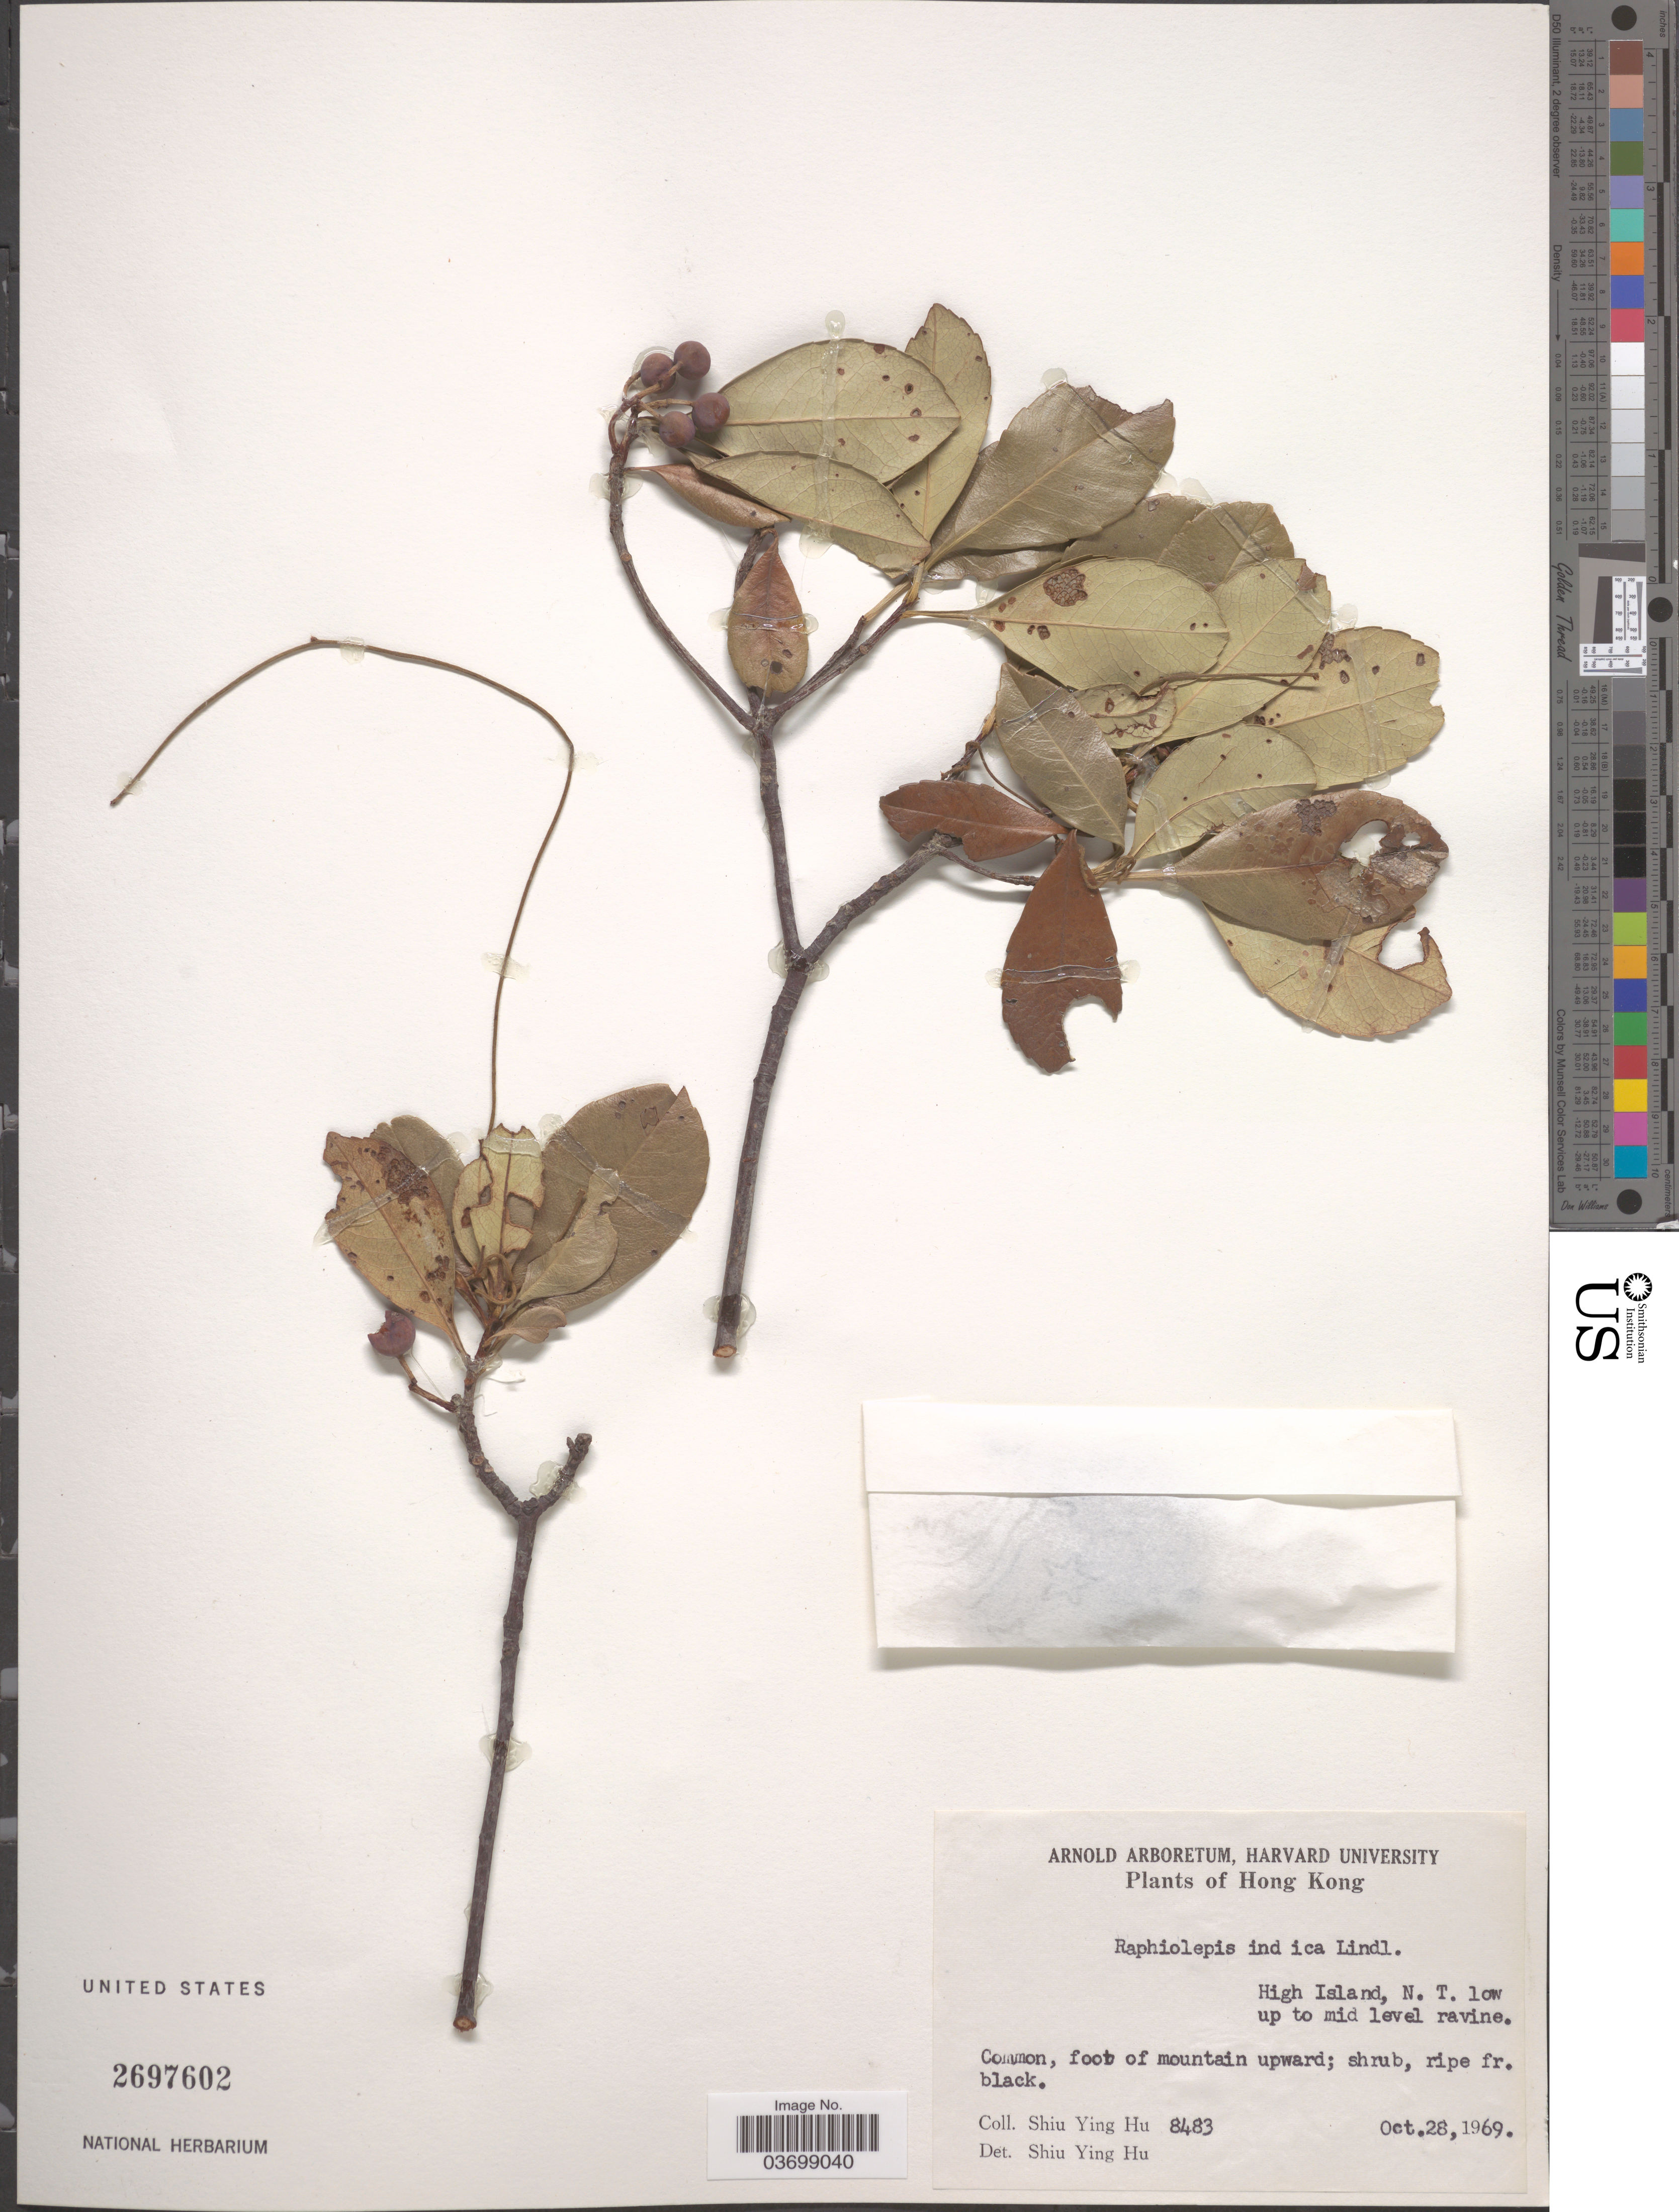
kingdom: Plantae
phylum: Tracheophyta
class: Magnoliopsida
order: Rosales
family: Rosaceae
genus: Rhaphiolepis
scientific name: Rhaphiolepis indica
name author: (L.) Lindl.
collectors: S. Y. Hu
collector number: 8483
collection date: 1969-10-28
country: China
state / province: Hong Kong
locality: High Island, N. T.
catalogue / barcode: US 2697602